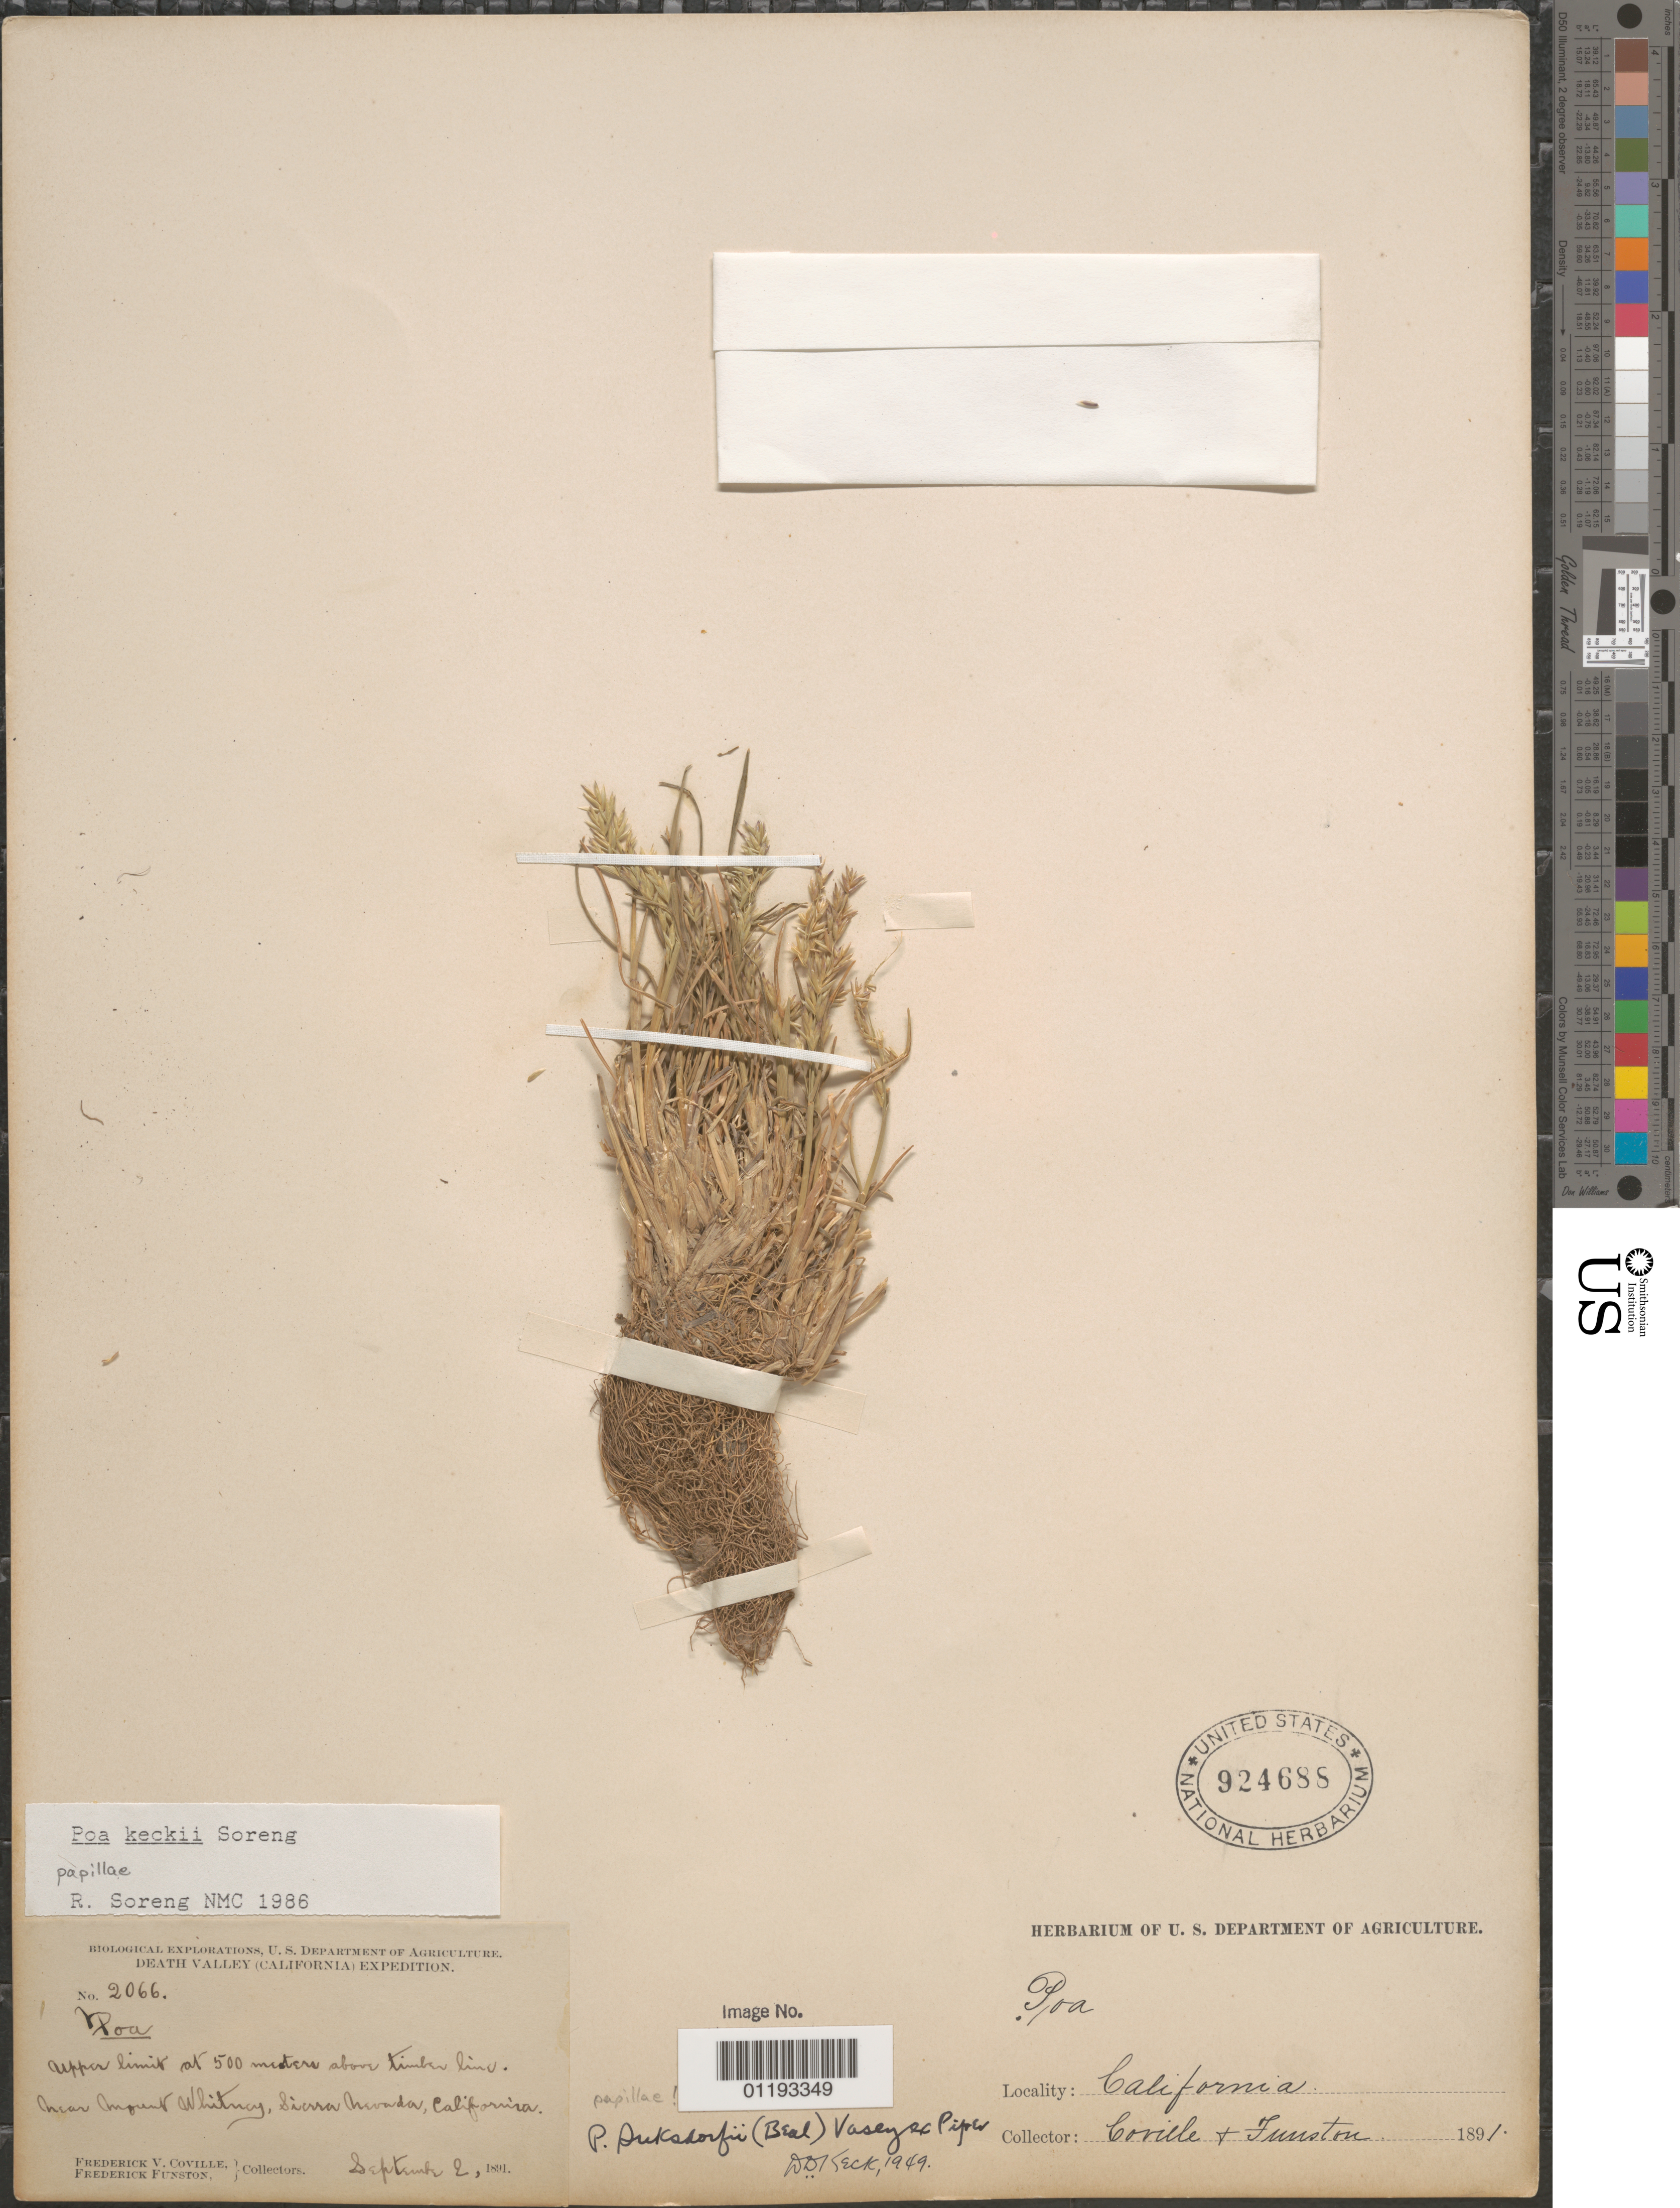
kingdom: Plantae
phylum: Tracheophyta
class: Liliopsida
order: Poales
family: Poaceae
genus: Poa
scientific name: Poa keckii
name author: Soreng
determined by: Soreng, Robert J., Research Associate (BOT), Smithsonian Institution - National Museum of Natural History (UNITED STATES)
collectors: F. V. Coville, F. Funston & V. O. Bailey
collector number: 2066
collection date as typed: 2 Sep 1891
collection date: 1891-09-02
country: United States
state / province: California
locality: Near Mount Whitney, Sierra Nevada.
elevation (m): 500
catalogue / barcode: US 924688